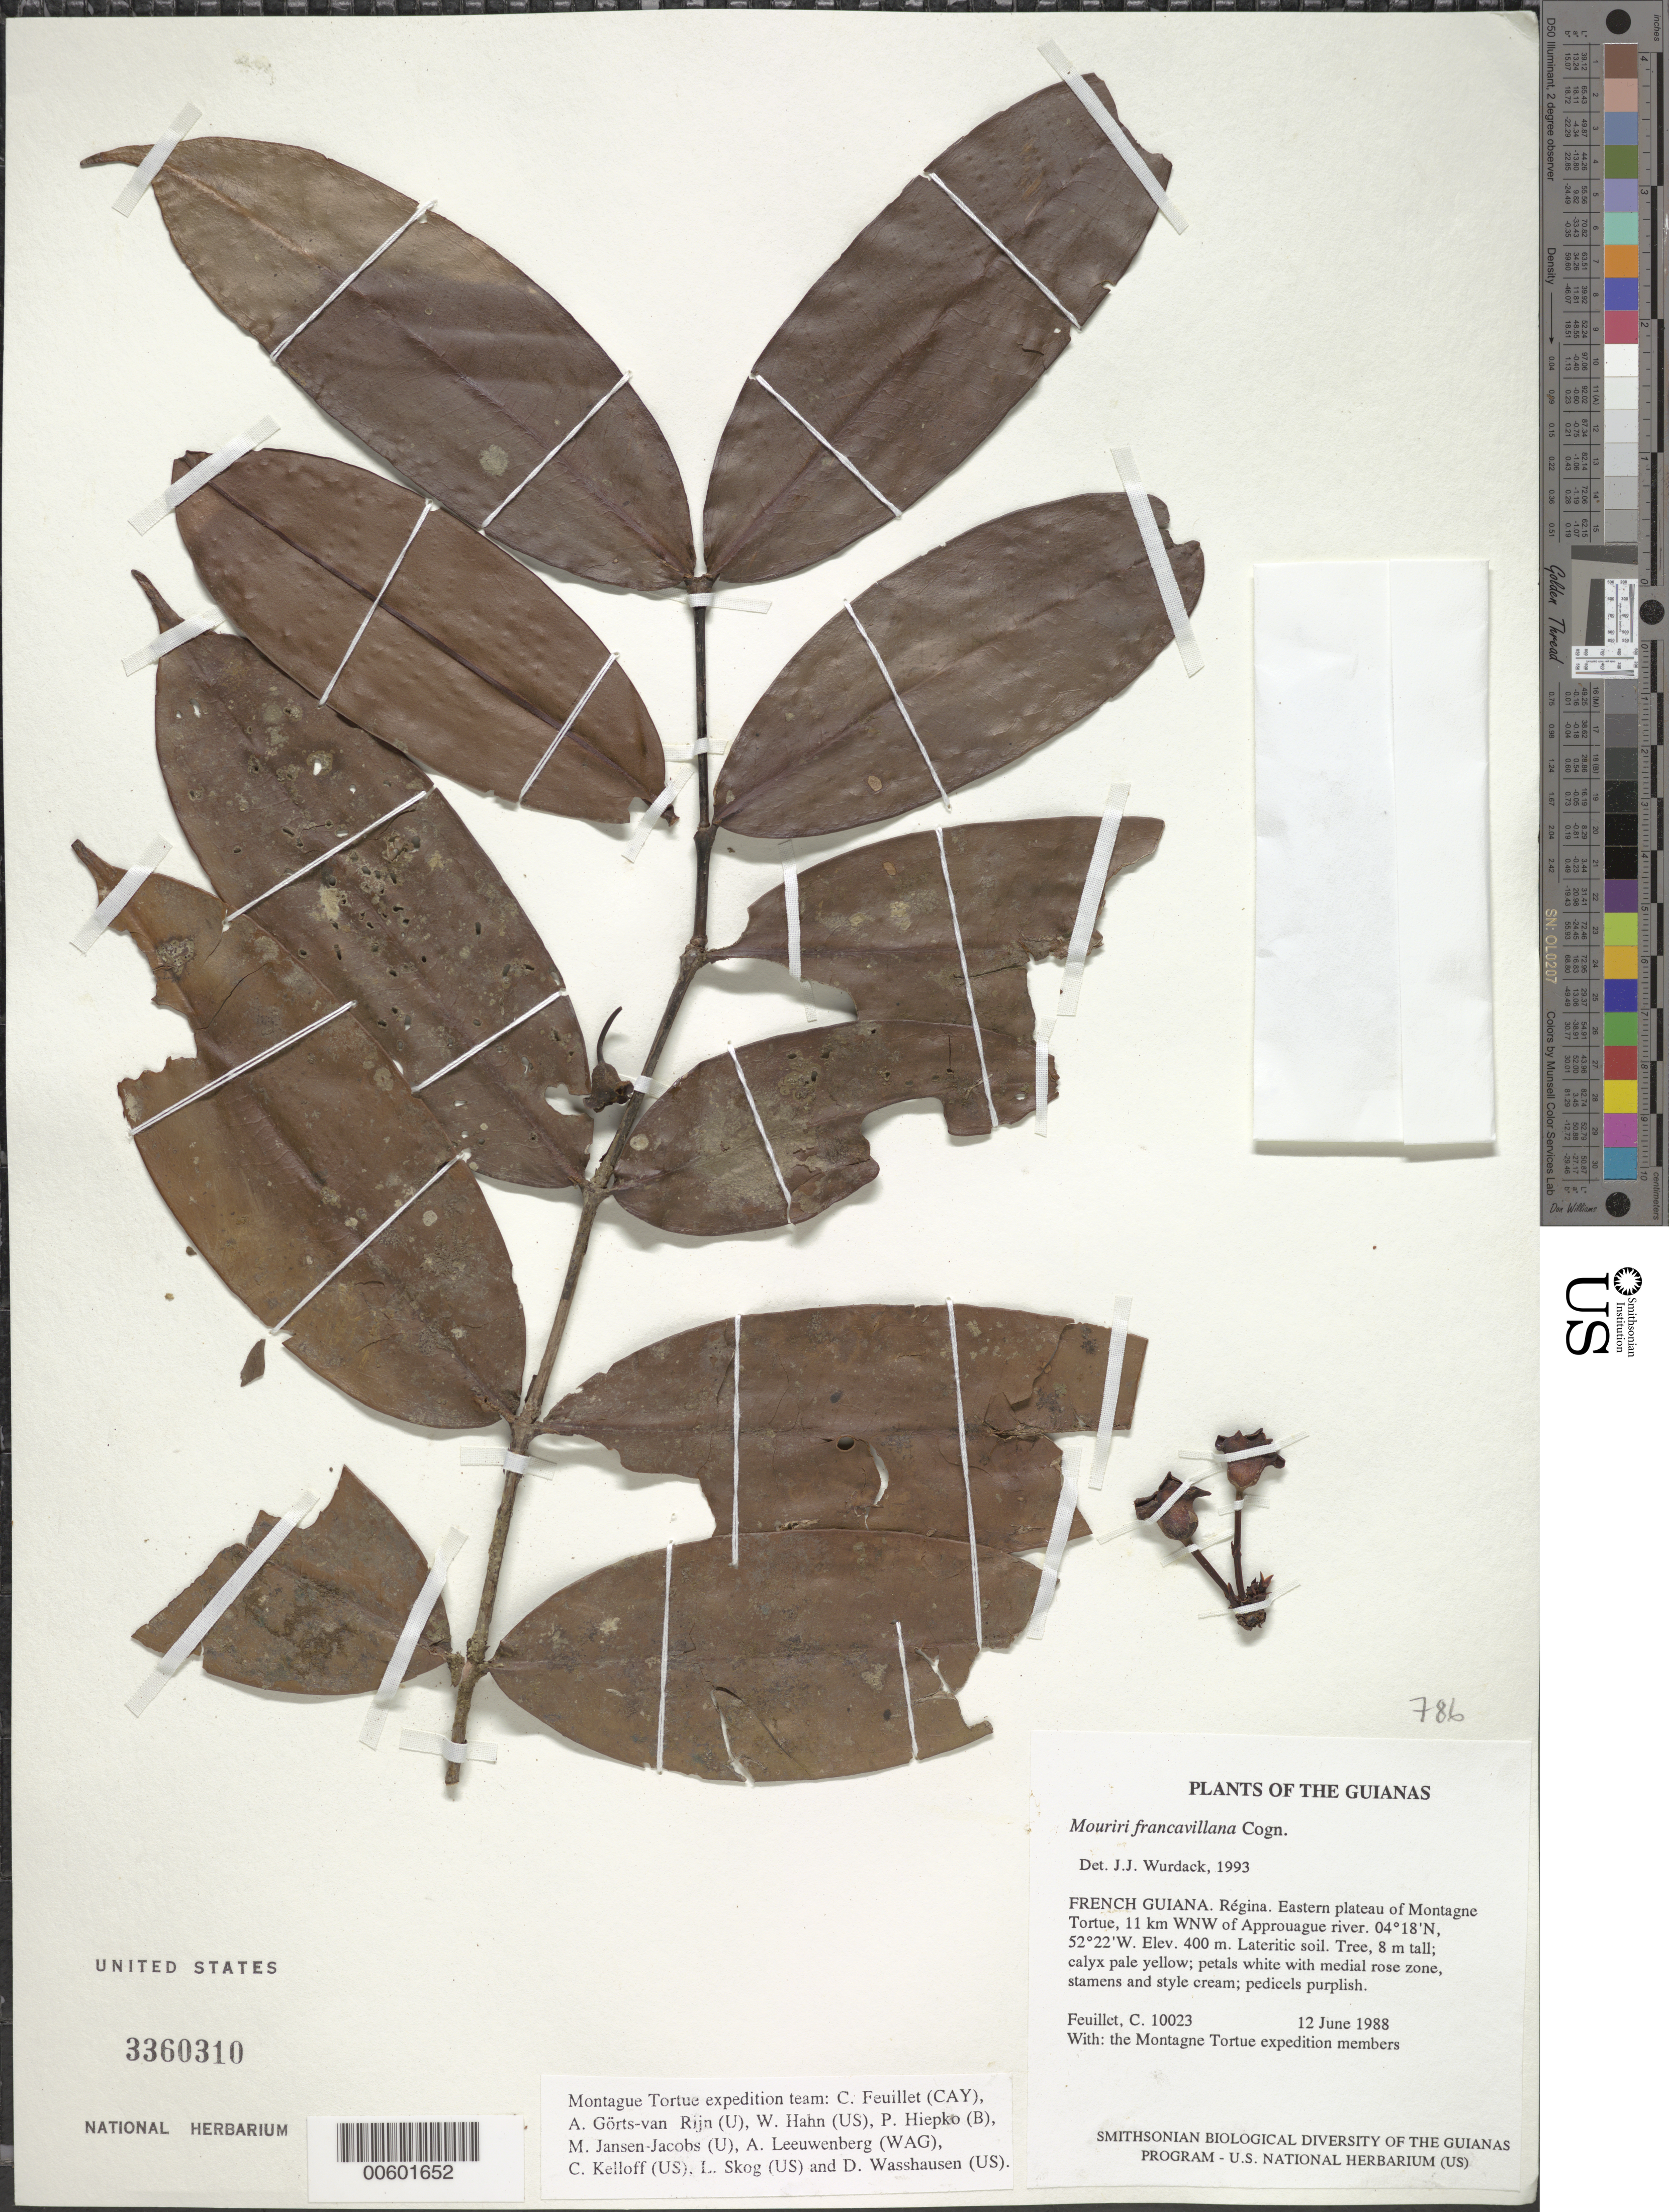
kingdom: Plantae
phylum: Tracheophyta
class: Magnoliopsida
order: Myrtales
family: Melastomataceae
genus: Mouriri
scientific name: Mouriri francavillana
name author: Cogn.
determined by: Wurdack, John J., (US), US (UNITED STATES)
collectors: C. Feuillet & Montagne Torte Exped. members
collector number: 10023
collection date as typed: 12 June 1988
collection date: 1988-06-12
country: French Guiana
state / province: Cayenne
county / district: Regina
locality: Eastern plateau of Montagne Tortue, 11 km WNW of Approuague river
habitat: Lateritic soil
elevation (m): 400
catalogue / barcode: US 3360310